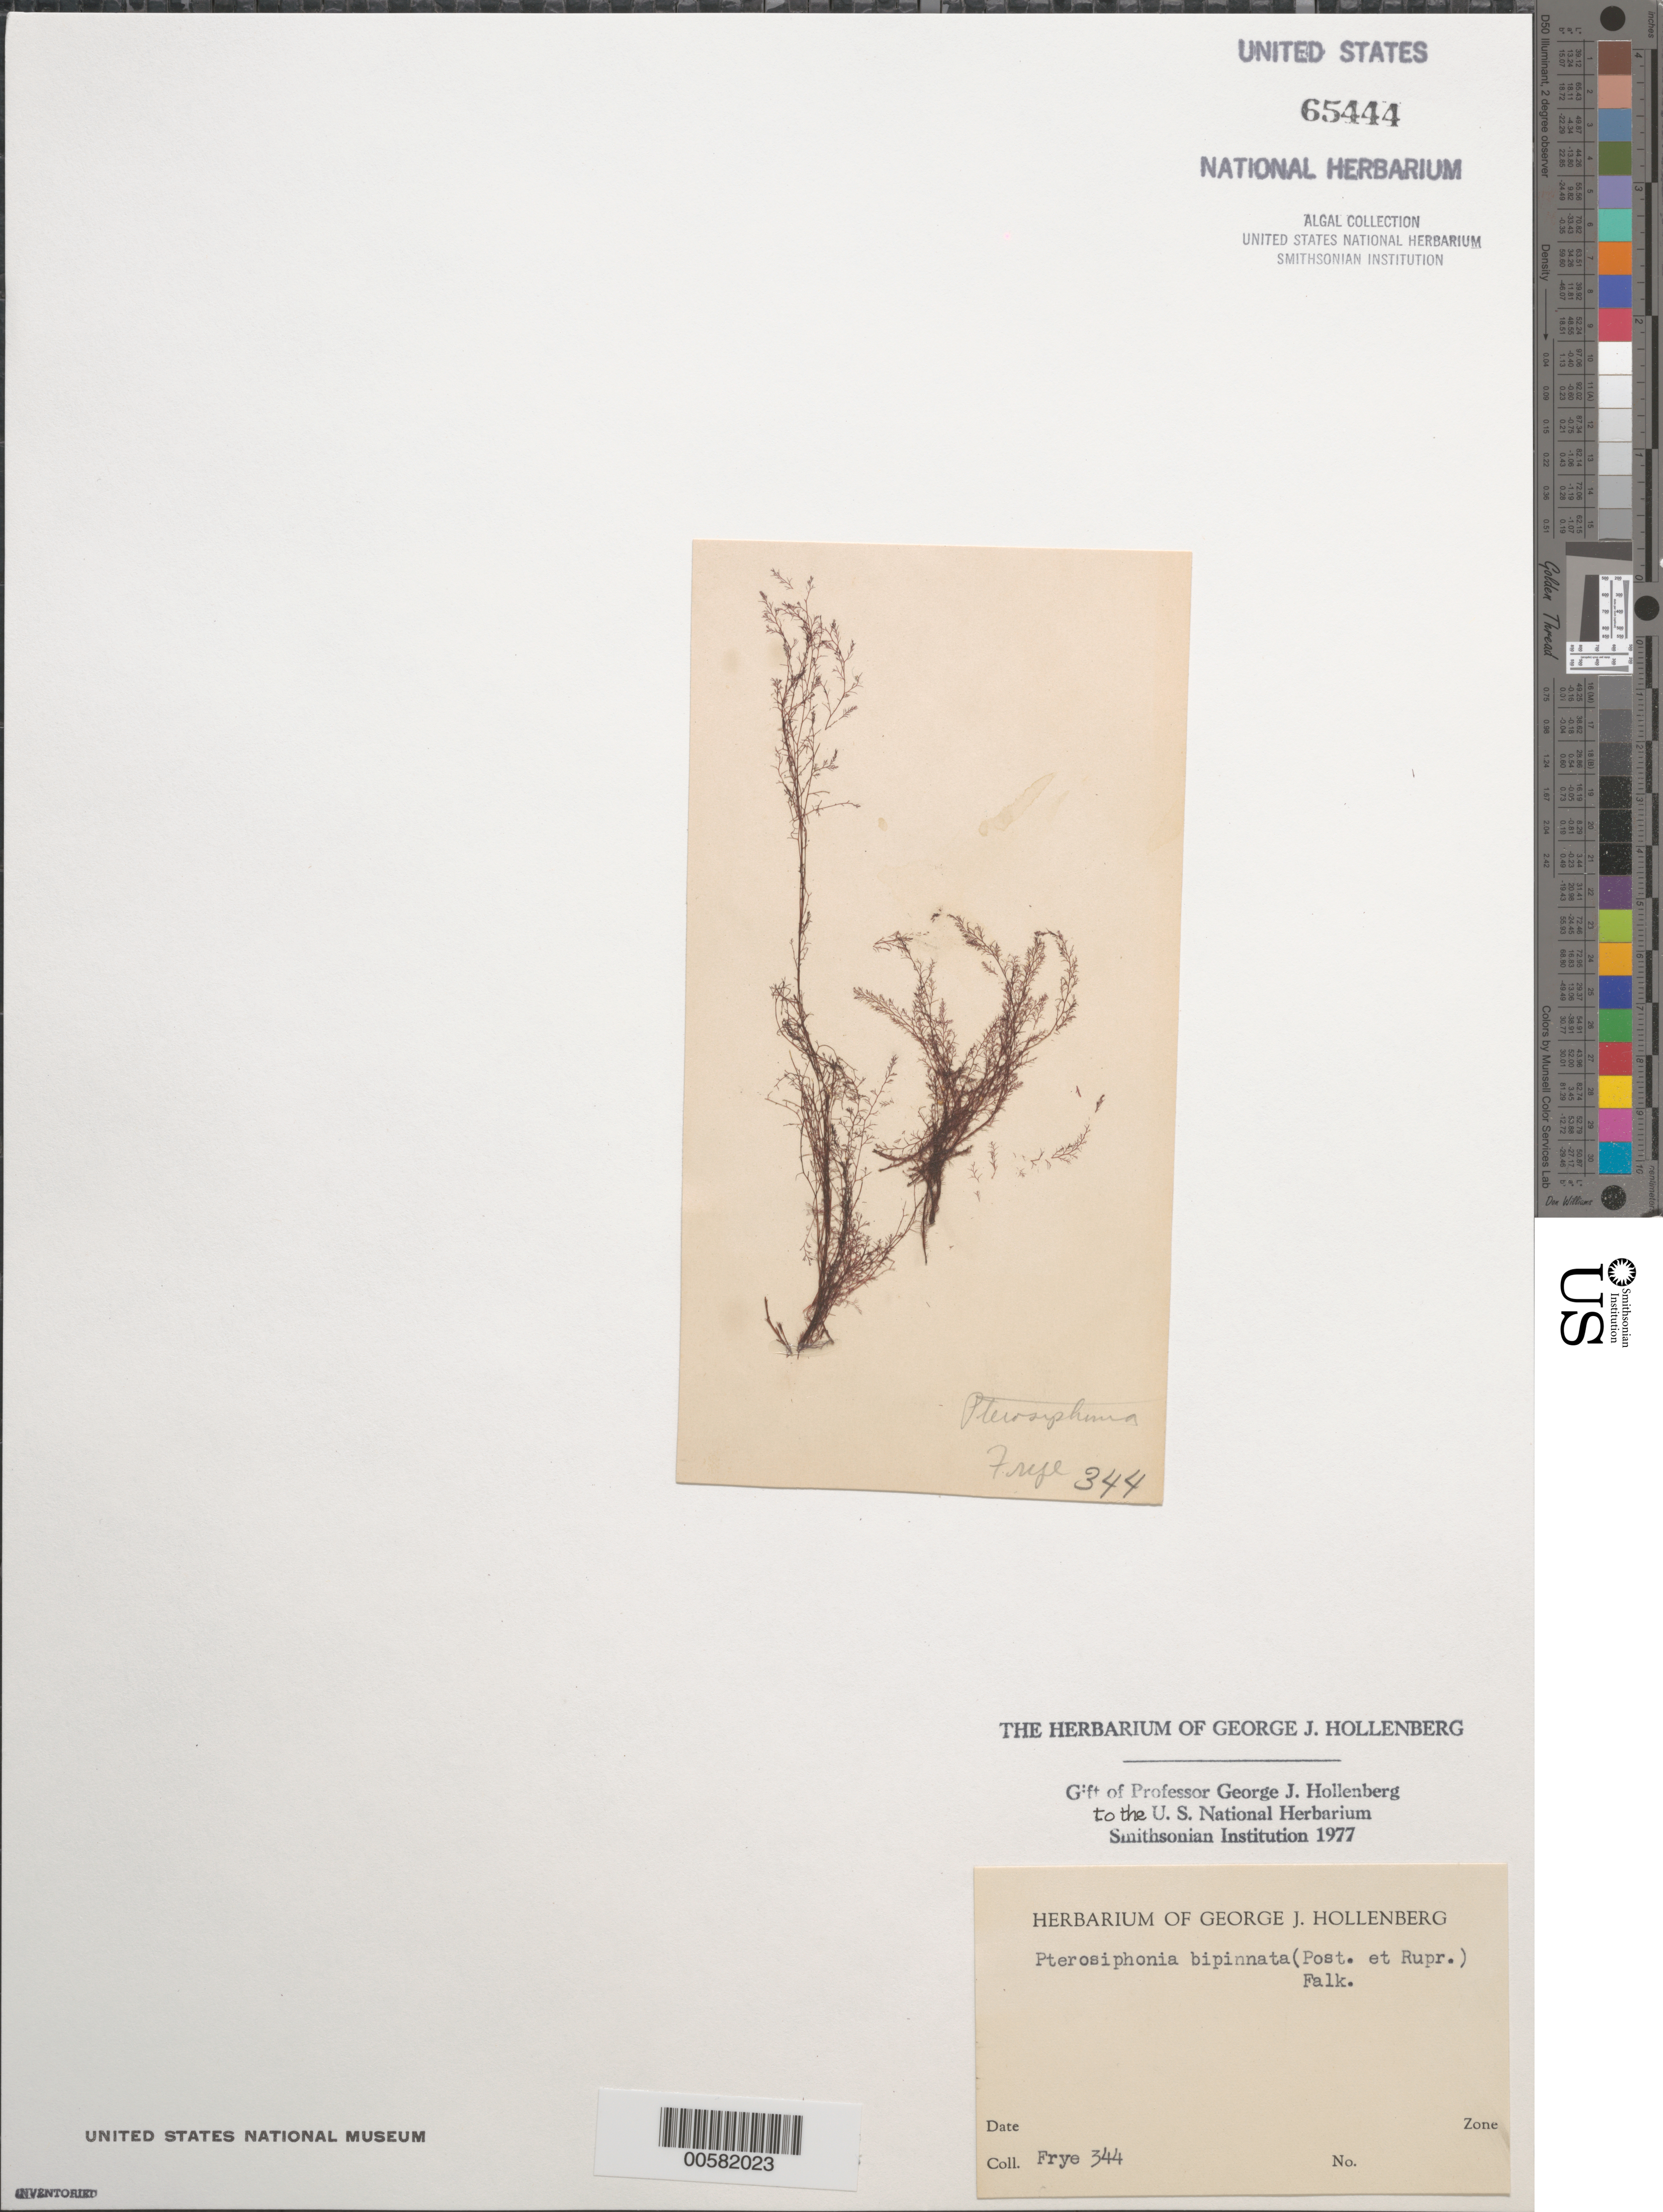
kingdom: Plantae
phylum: Rhodophyta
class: Florideophyceae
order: Ceramiales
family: Rhodomelaceae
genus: Savoiea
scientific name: Savoiea bipinnata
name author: (Postels & Rupr.) M.J. Wynne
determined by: Algae name updating Project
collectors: -. Frye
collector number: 344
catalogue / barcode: US 65444